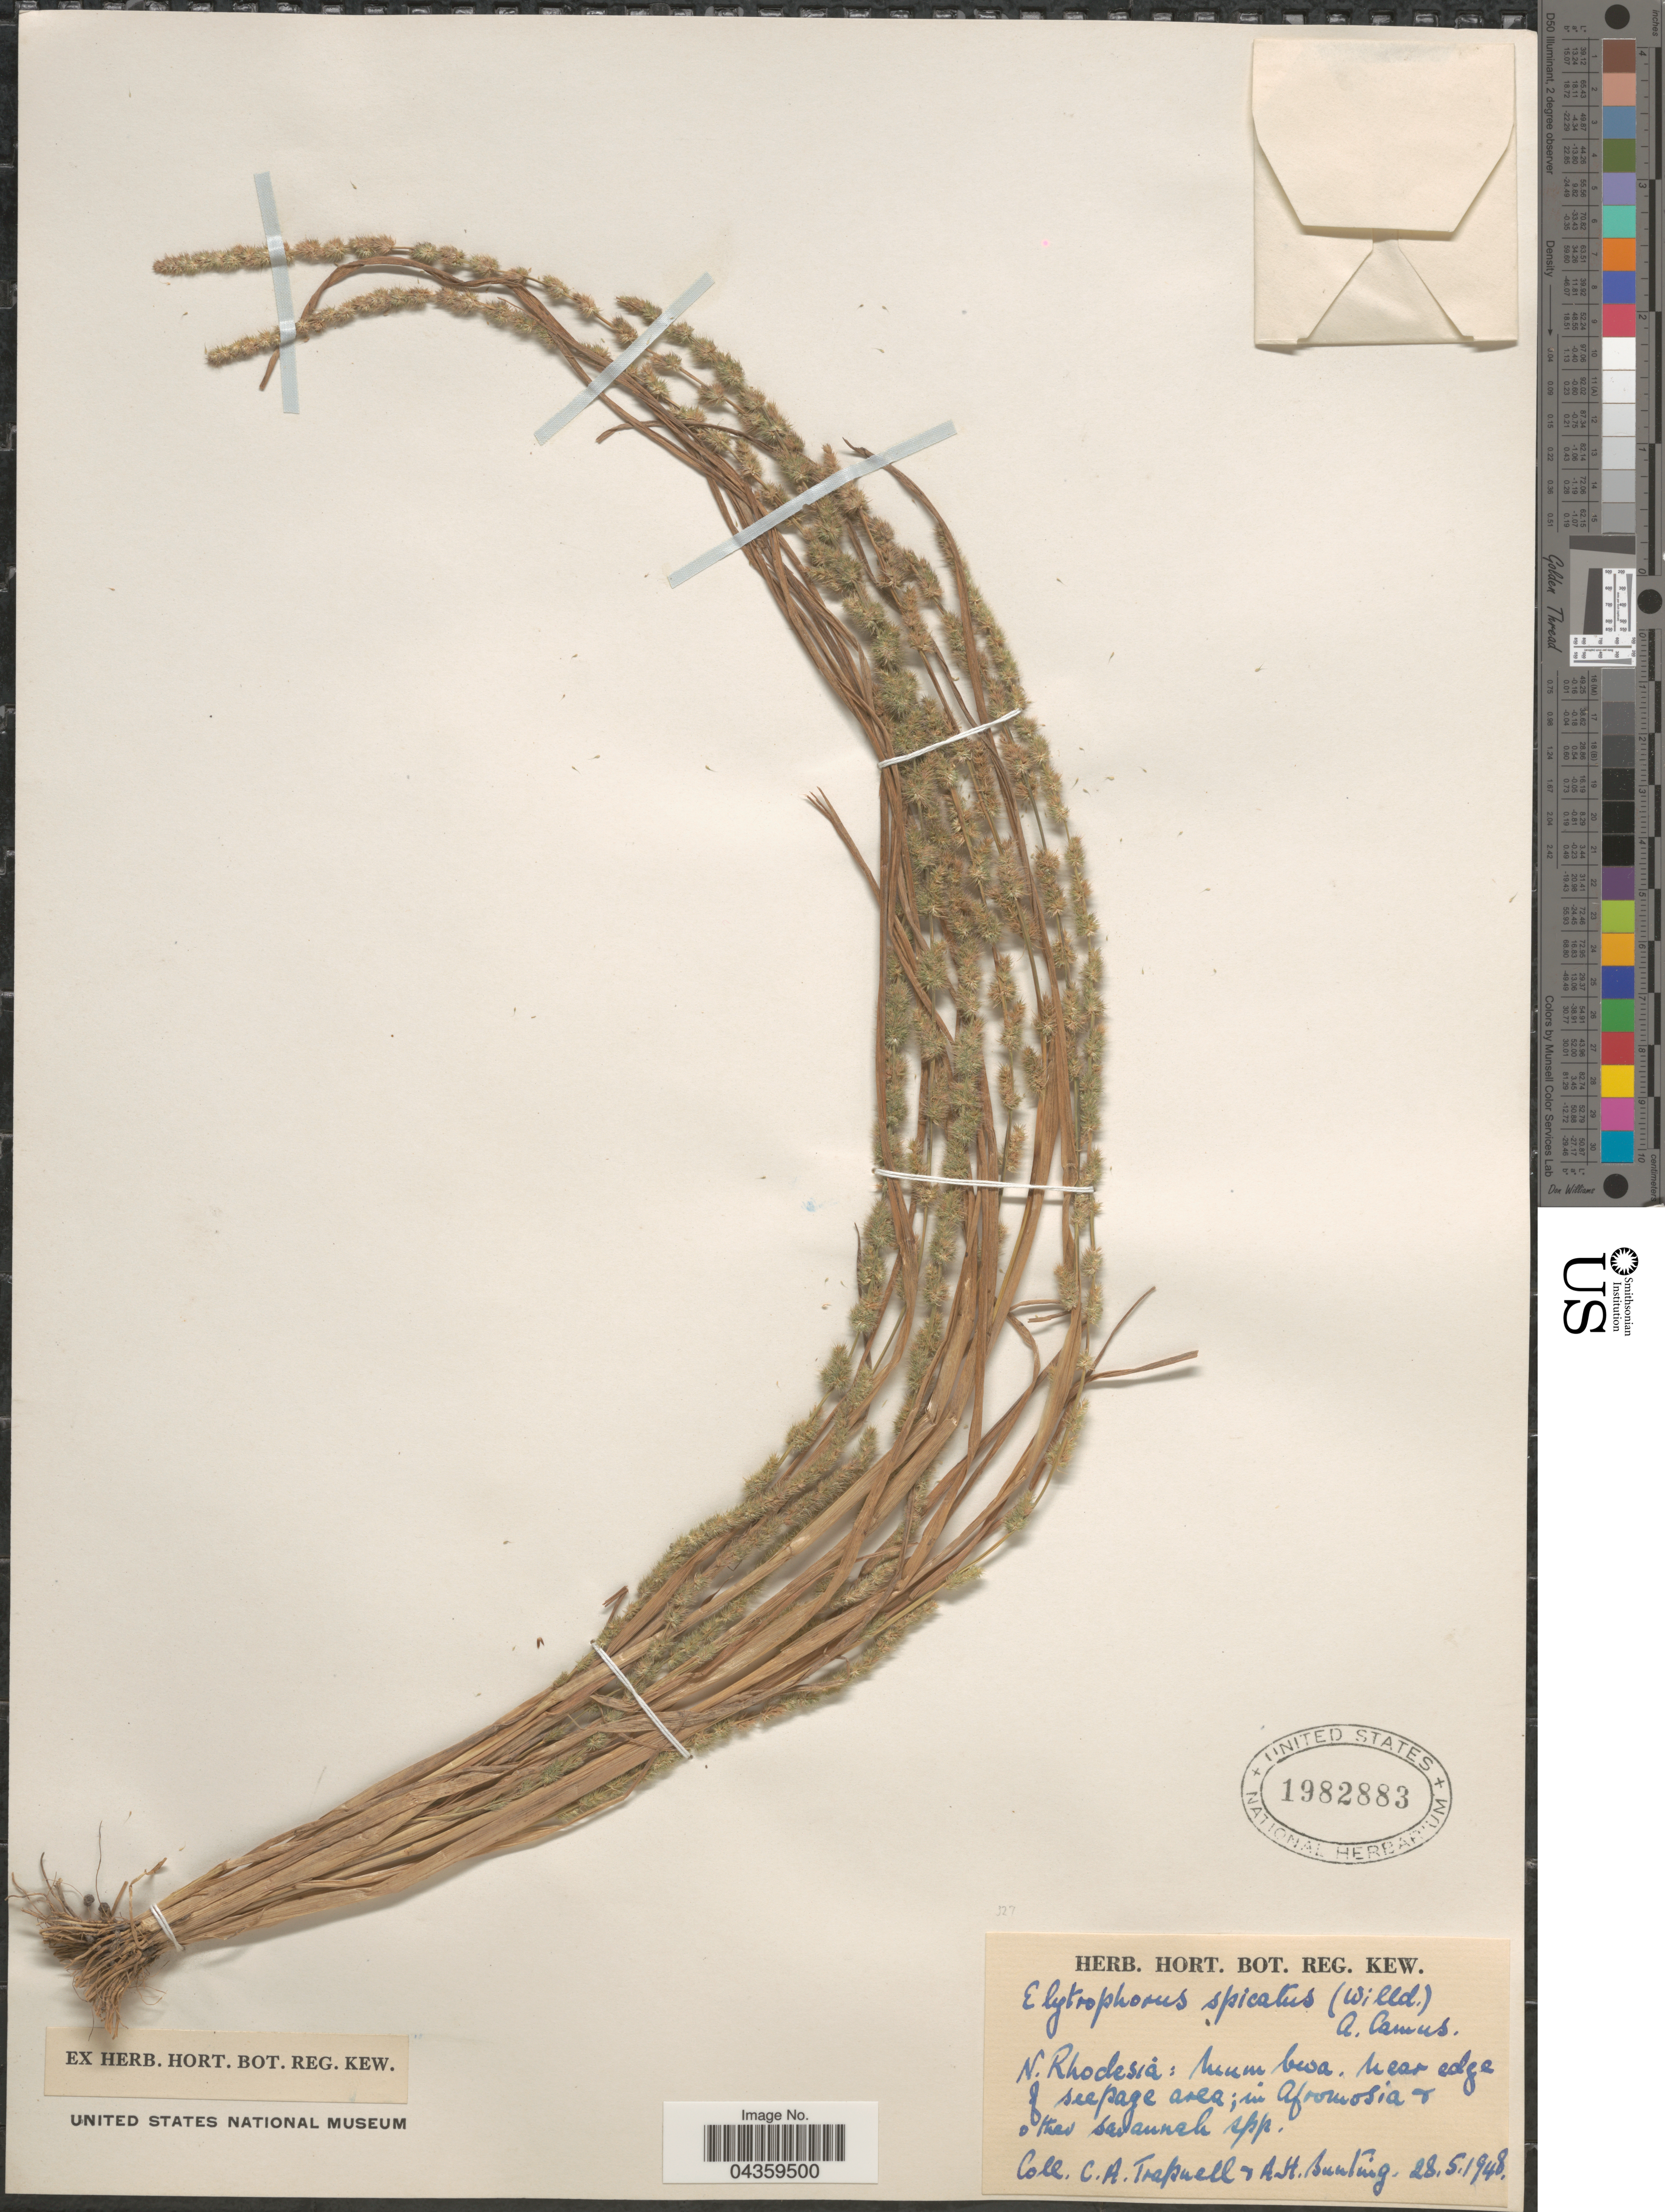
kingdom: Plantae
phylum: Tracheophyta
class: Liliopsida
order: Poales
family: Poaceae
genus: Elytrophorus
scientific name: Elytrophorus spicatus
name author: (Willd.) A. Camus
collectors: C. Trapnell & R. H. Bunting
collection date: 1948-05-28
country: Zambia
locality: N. Rhodesia: [illegible text]. Near edge of seepage area.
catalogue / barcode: US 1982883